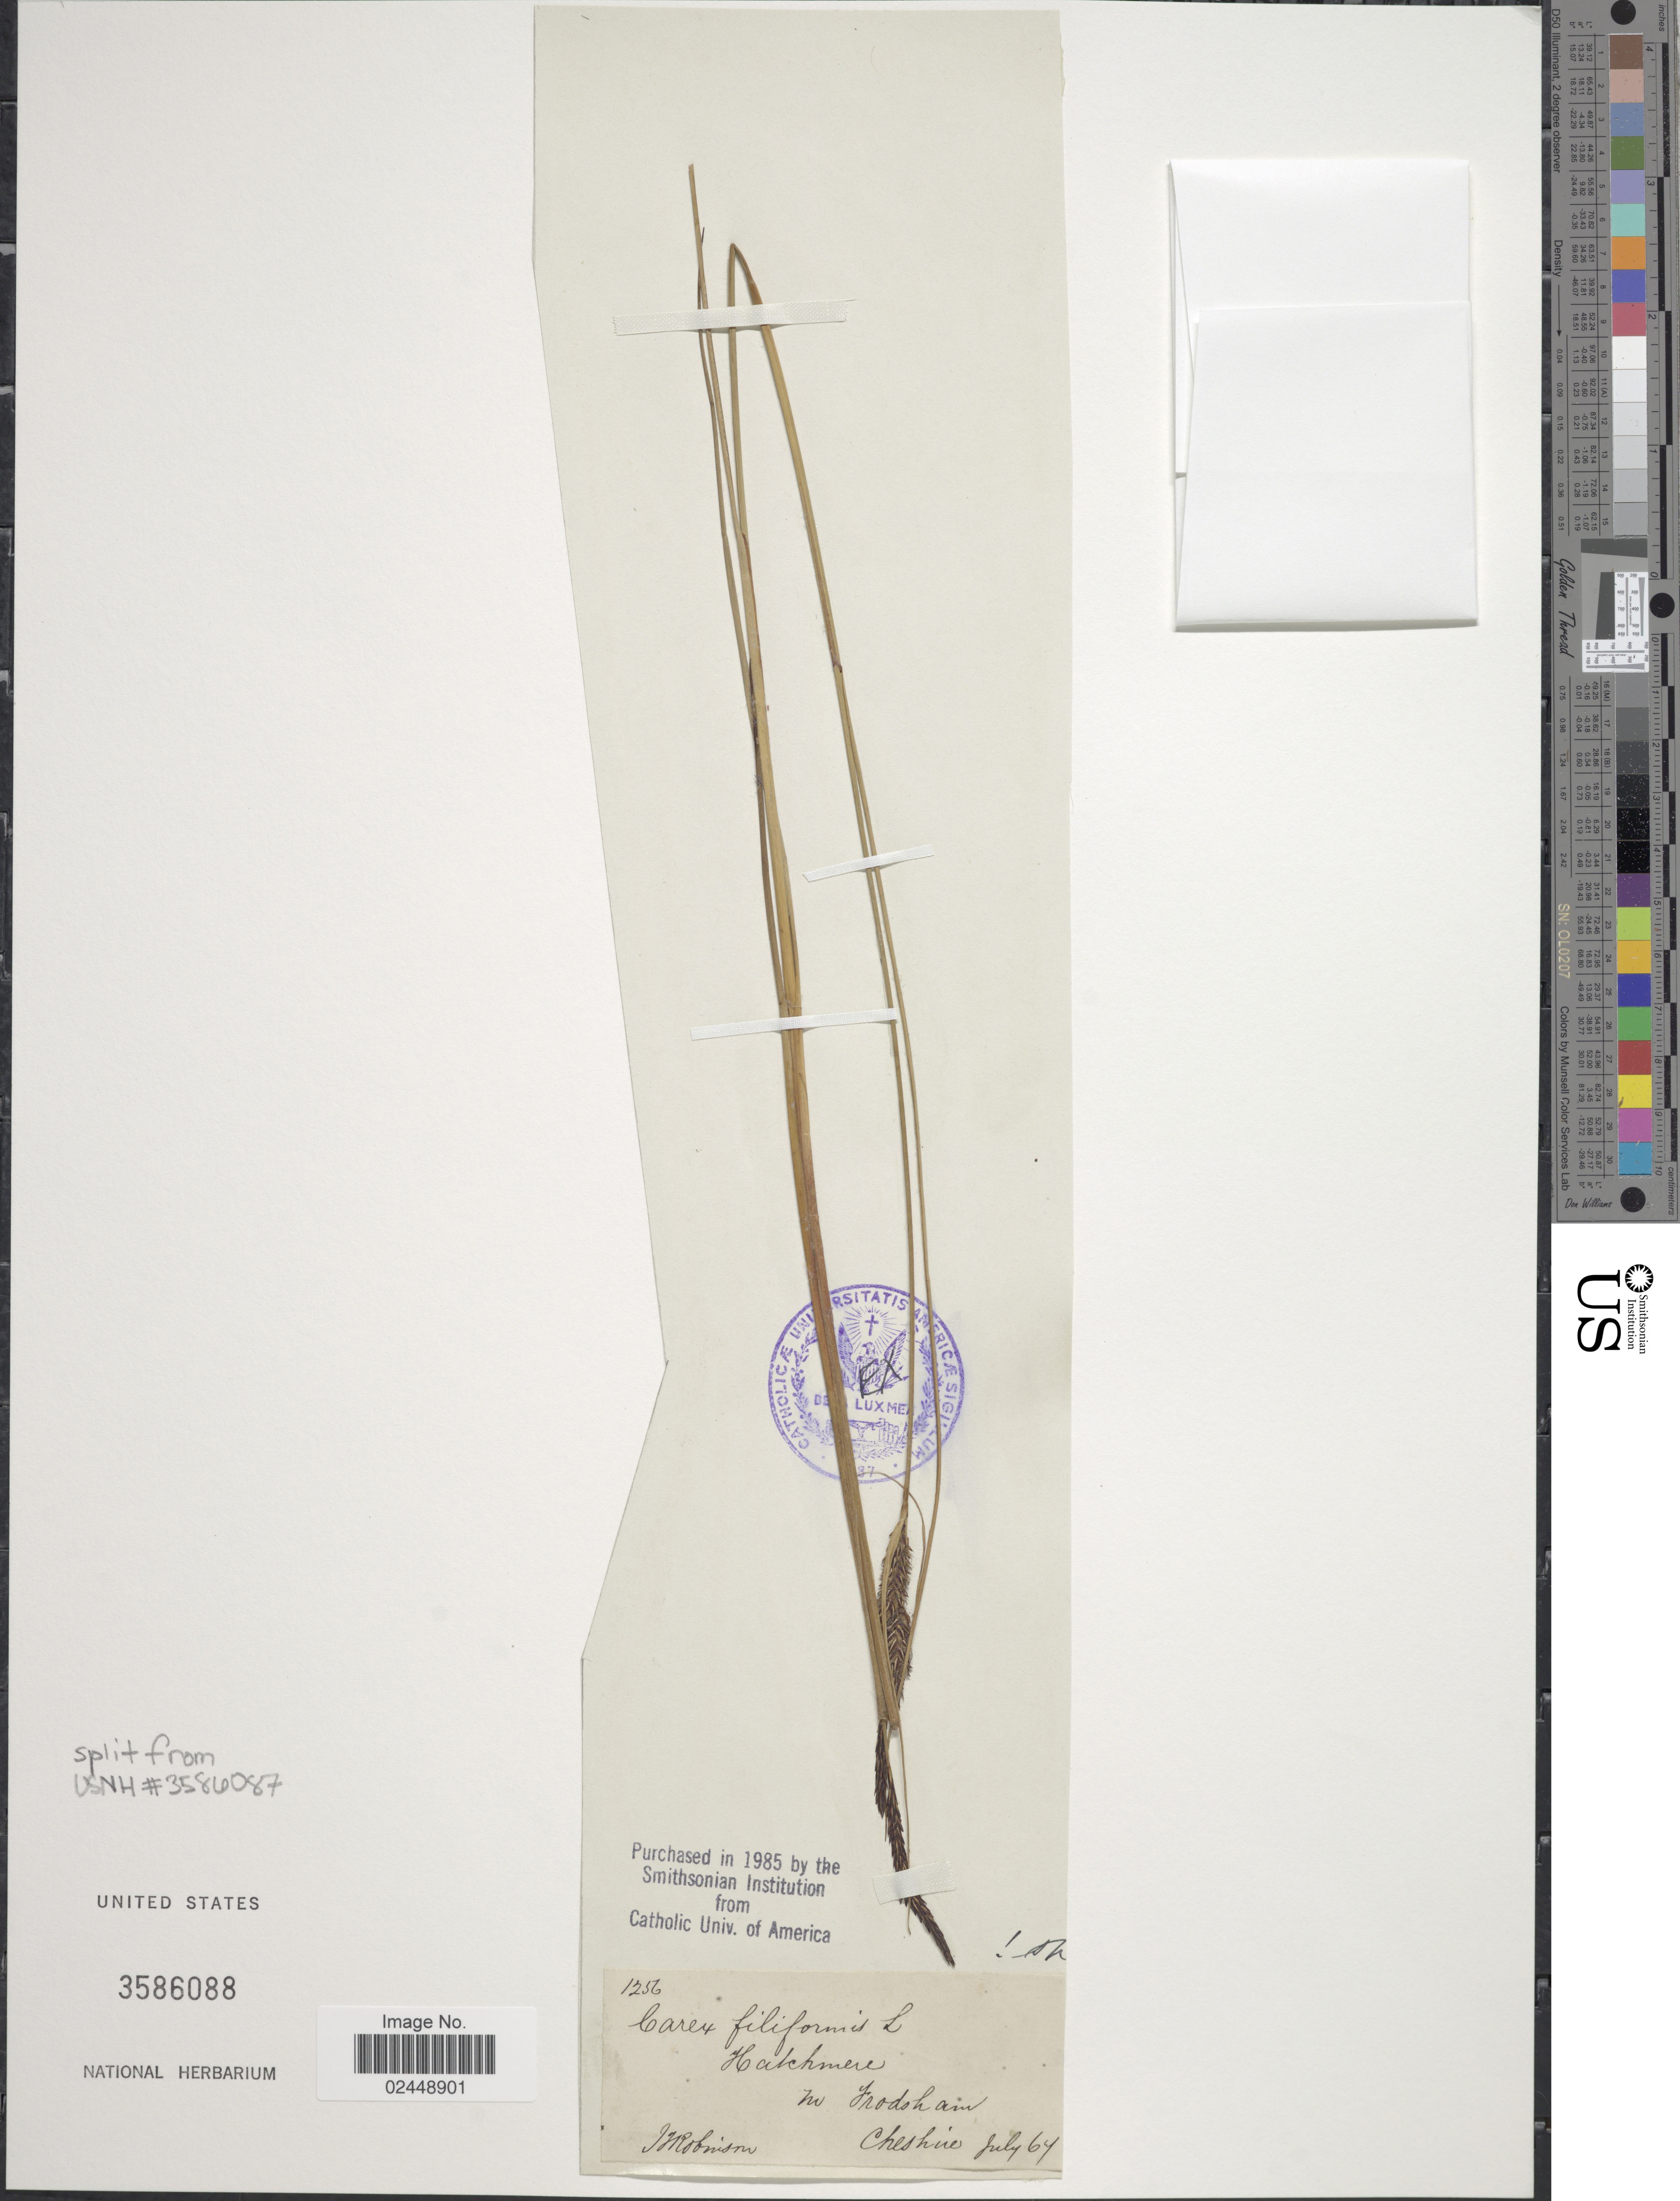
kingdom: Plantae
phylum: Tracheophyta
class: Liliopsida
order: Poales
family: Cyperaceae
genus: Carex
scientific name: Carex lasiocarpa var. lasiocarpa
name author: Ehrh.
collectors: I. H. Robinson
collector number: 1256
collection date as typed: Transcribed d/m/y: /7/64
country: United Kingdom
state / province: England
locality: Hatchmere, no Frodsham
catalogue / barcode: US 3586088